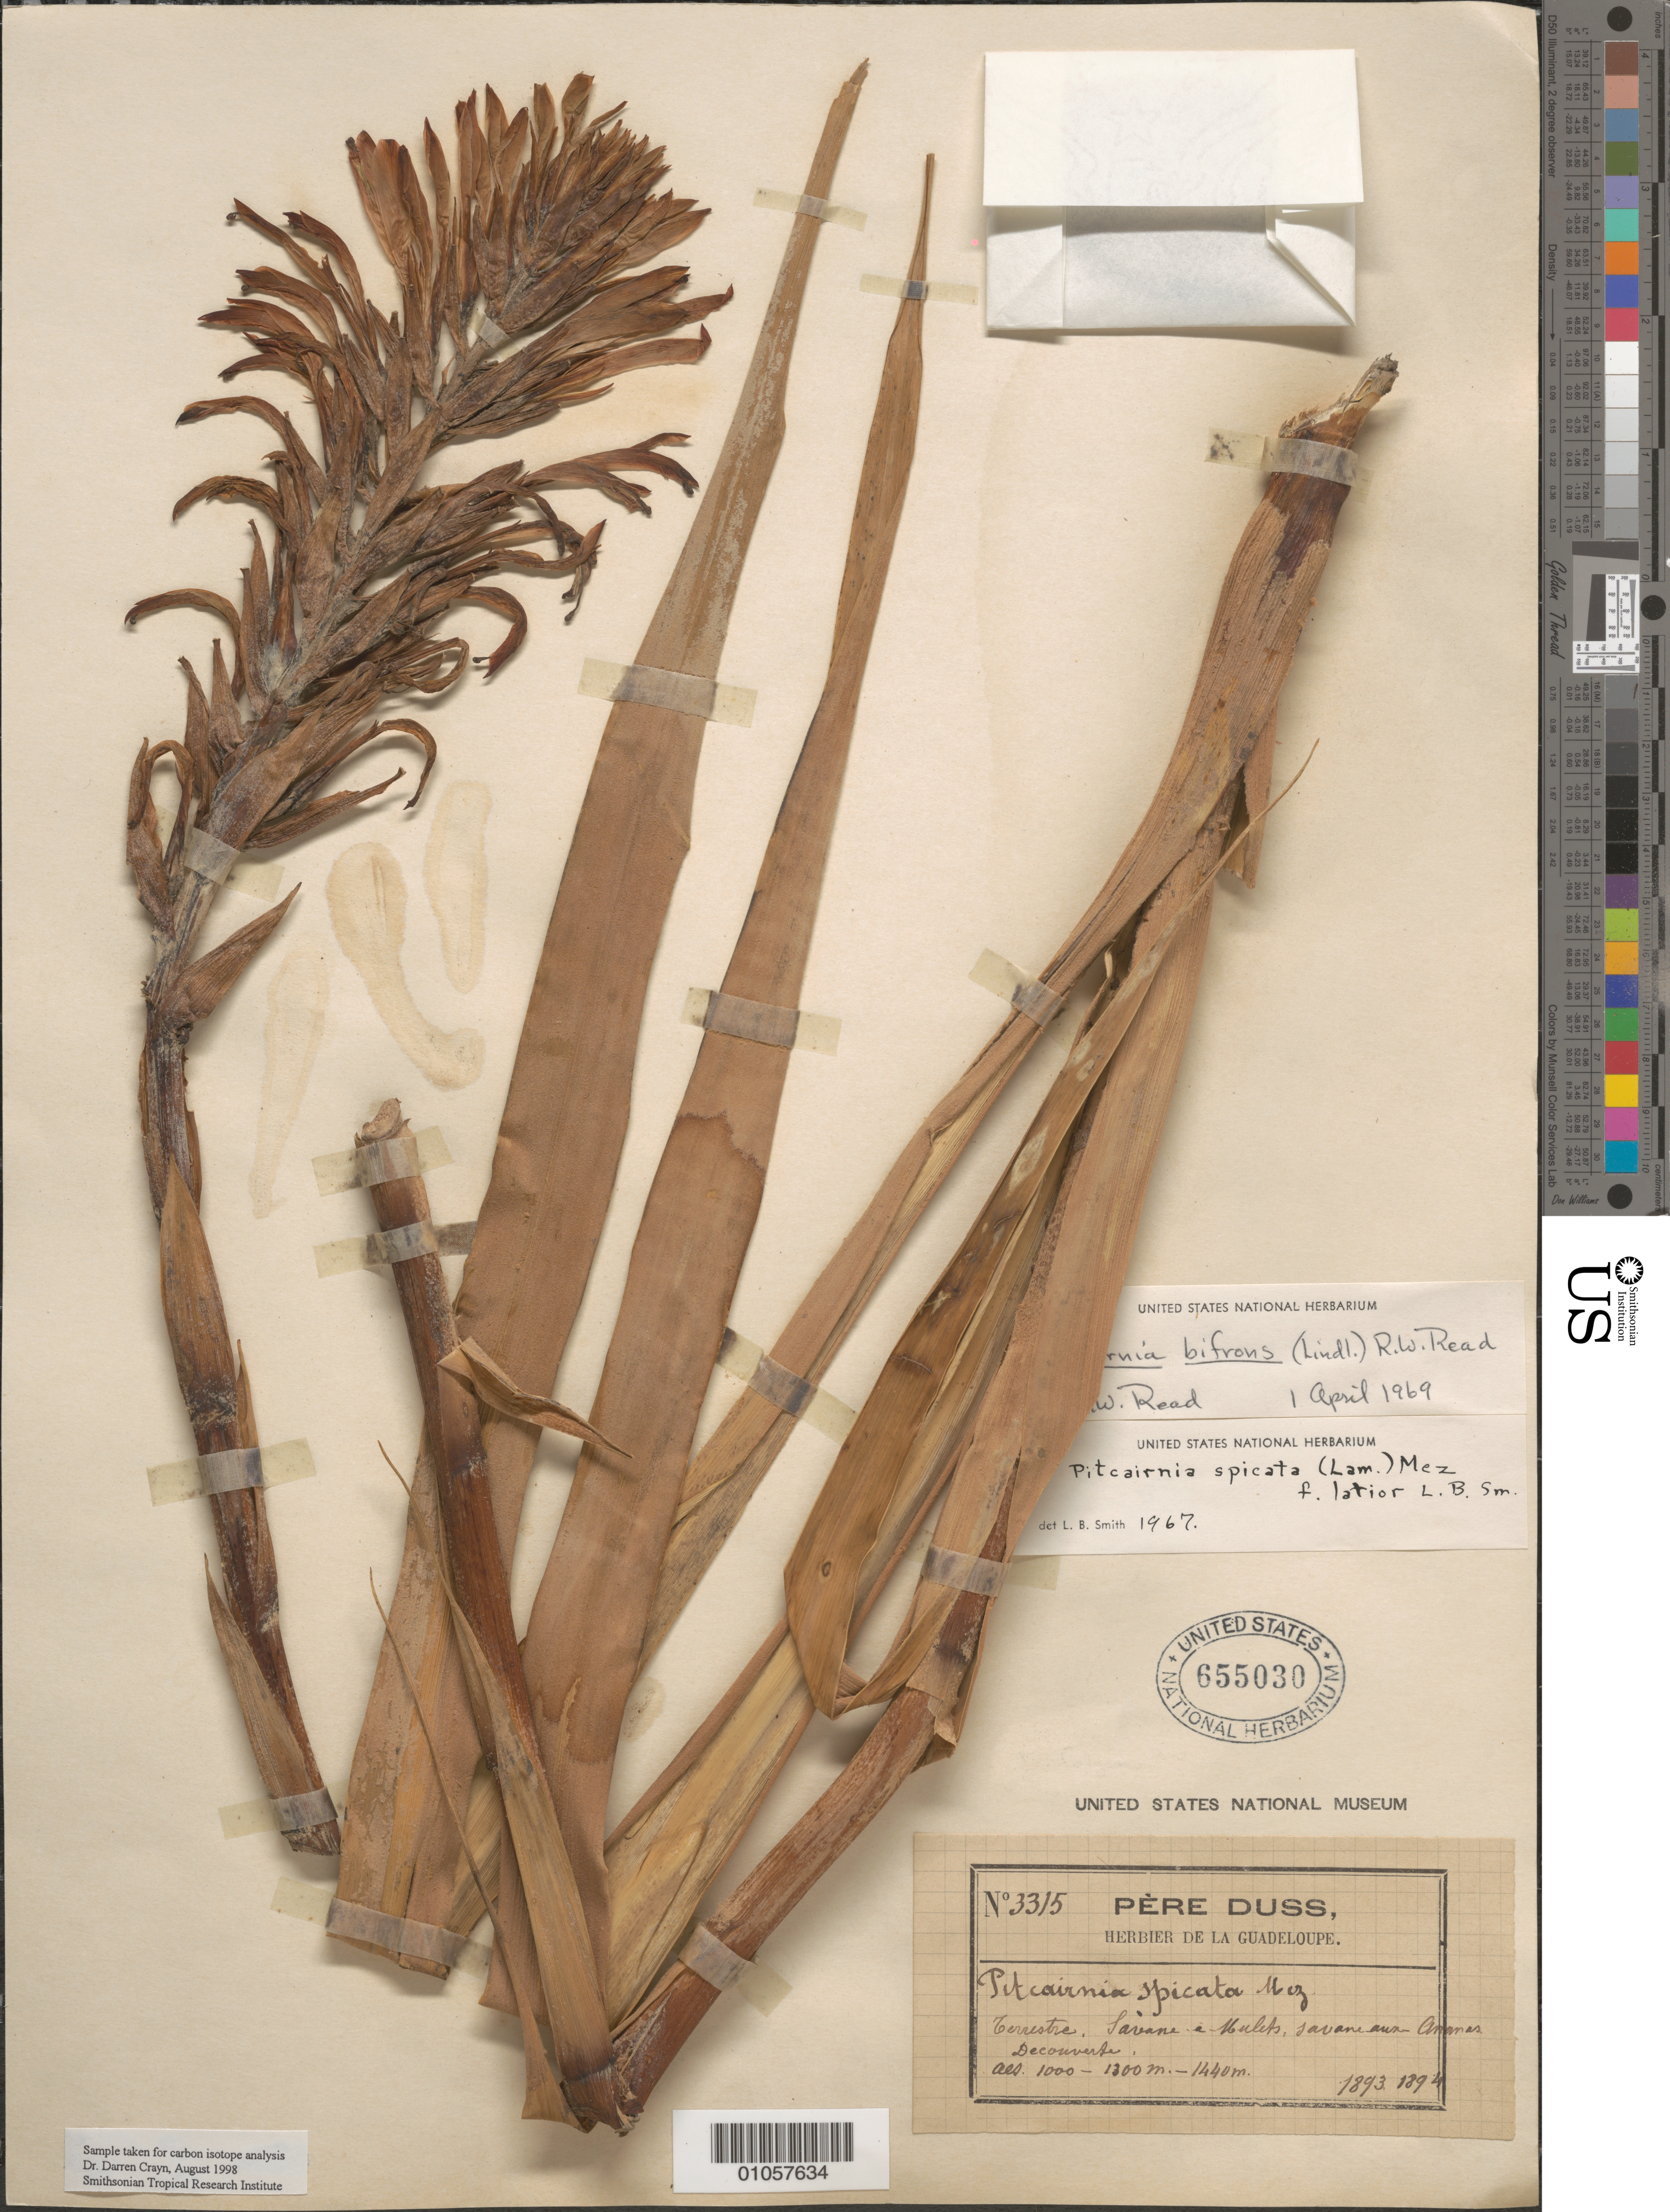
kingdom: Plantae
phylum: Tracheophyta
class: Liliopsida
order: Poales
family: Bromeliaceae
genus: Pitcairnia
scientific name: Pitcairnia bifrons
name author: (Lindl.) Read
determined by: Read, Robert W., (US), NMNH (UNITED STATES)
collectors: Père Duss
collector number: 3315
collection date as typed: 1893 to -- --- 1894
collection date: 1893/1894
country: Guadeloupe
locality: Savane á Mulets, savane aux Amanas Decouverte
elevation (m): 1000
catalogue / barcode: US 655030